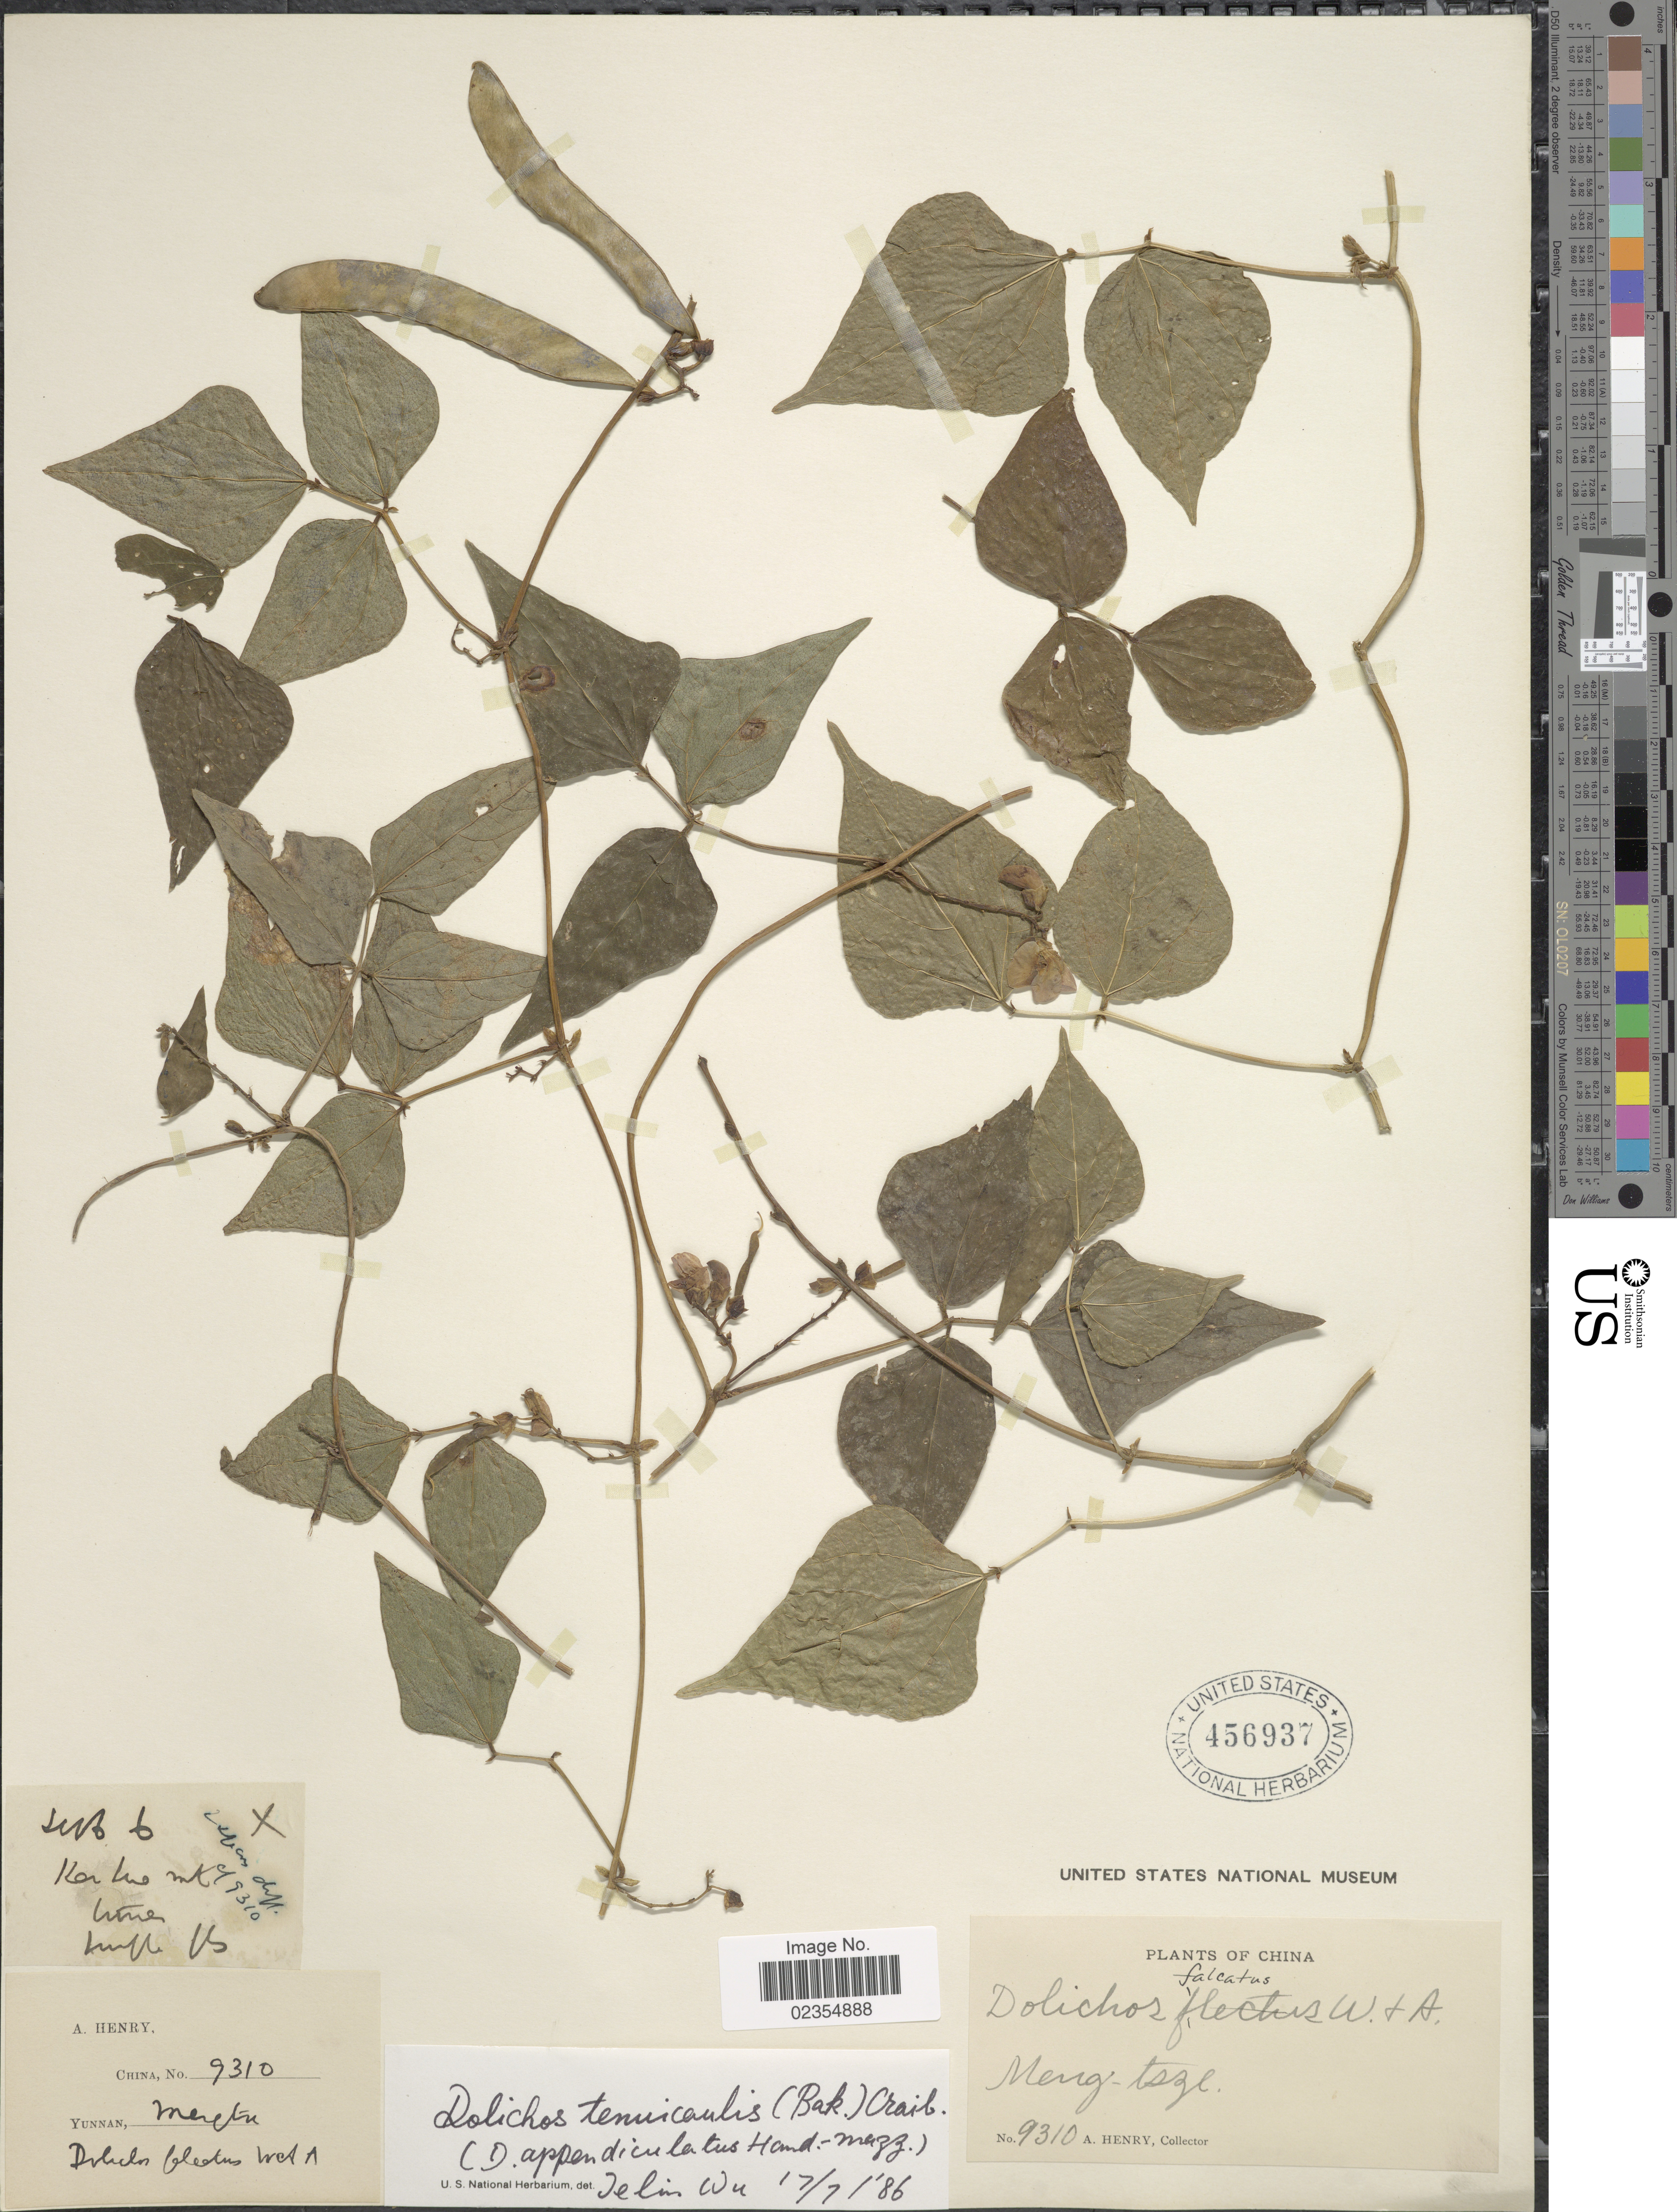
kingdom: Plantae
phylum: Tracheophyta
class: Magnoliopsida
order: Fabales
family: Fabaceae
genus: Dolichos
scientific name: Dolichos trilobus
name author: L.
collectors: A. Henry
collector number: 9310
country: China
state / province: Yunnan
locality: Meng-tsze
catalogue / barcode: US 456937